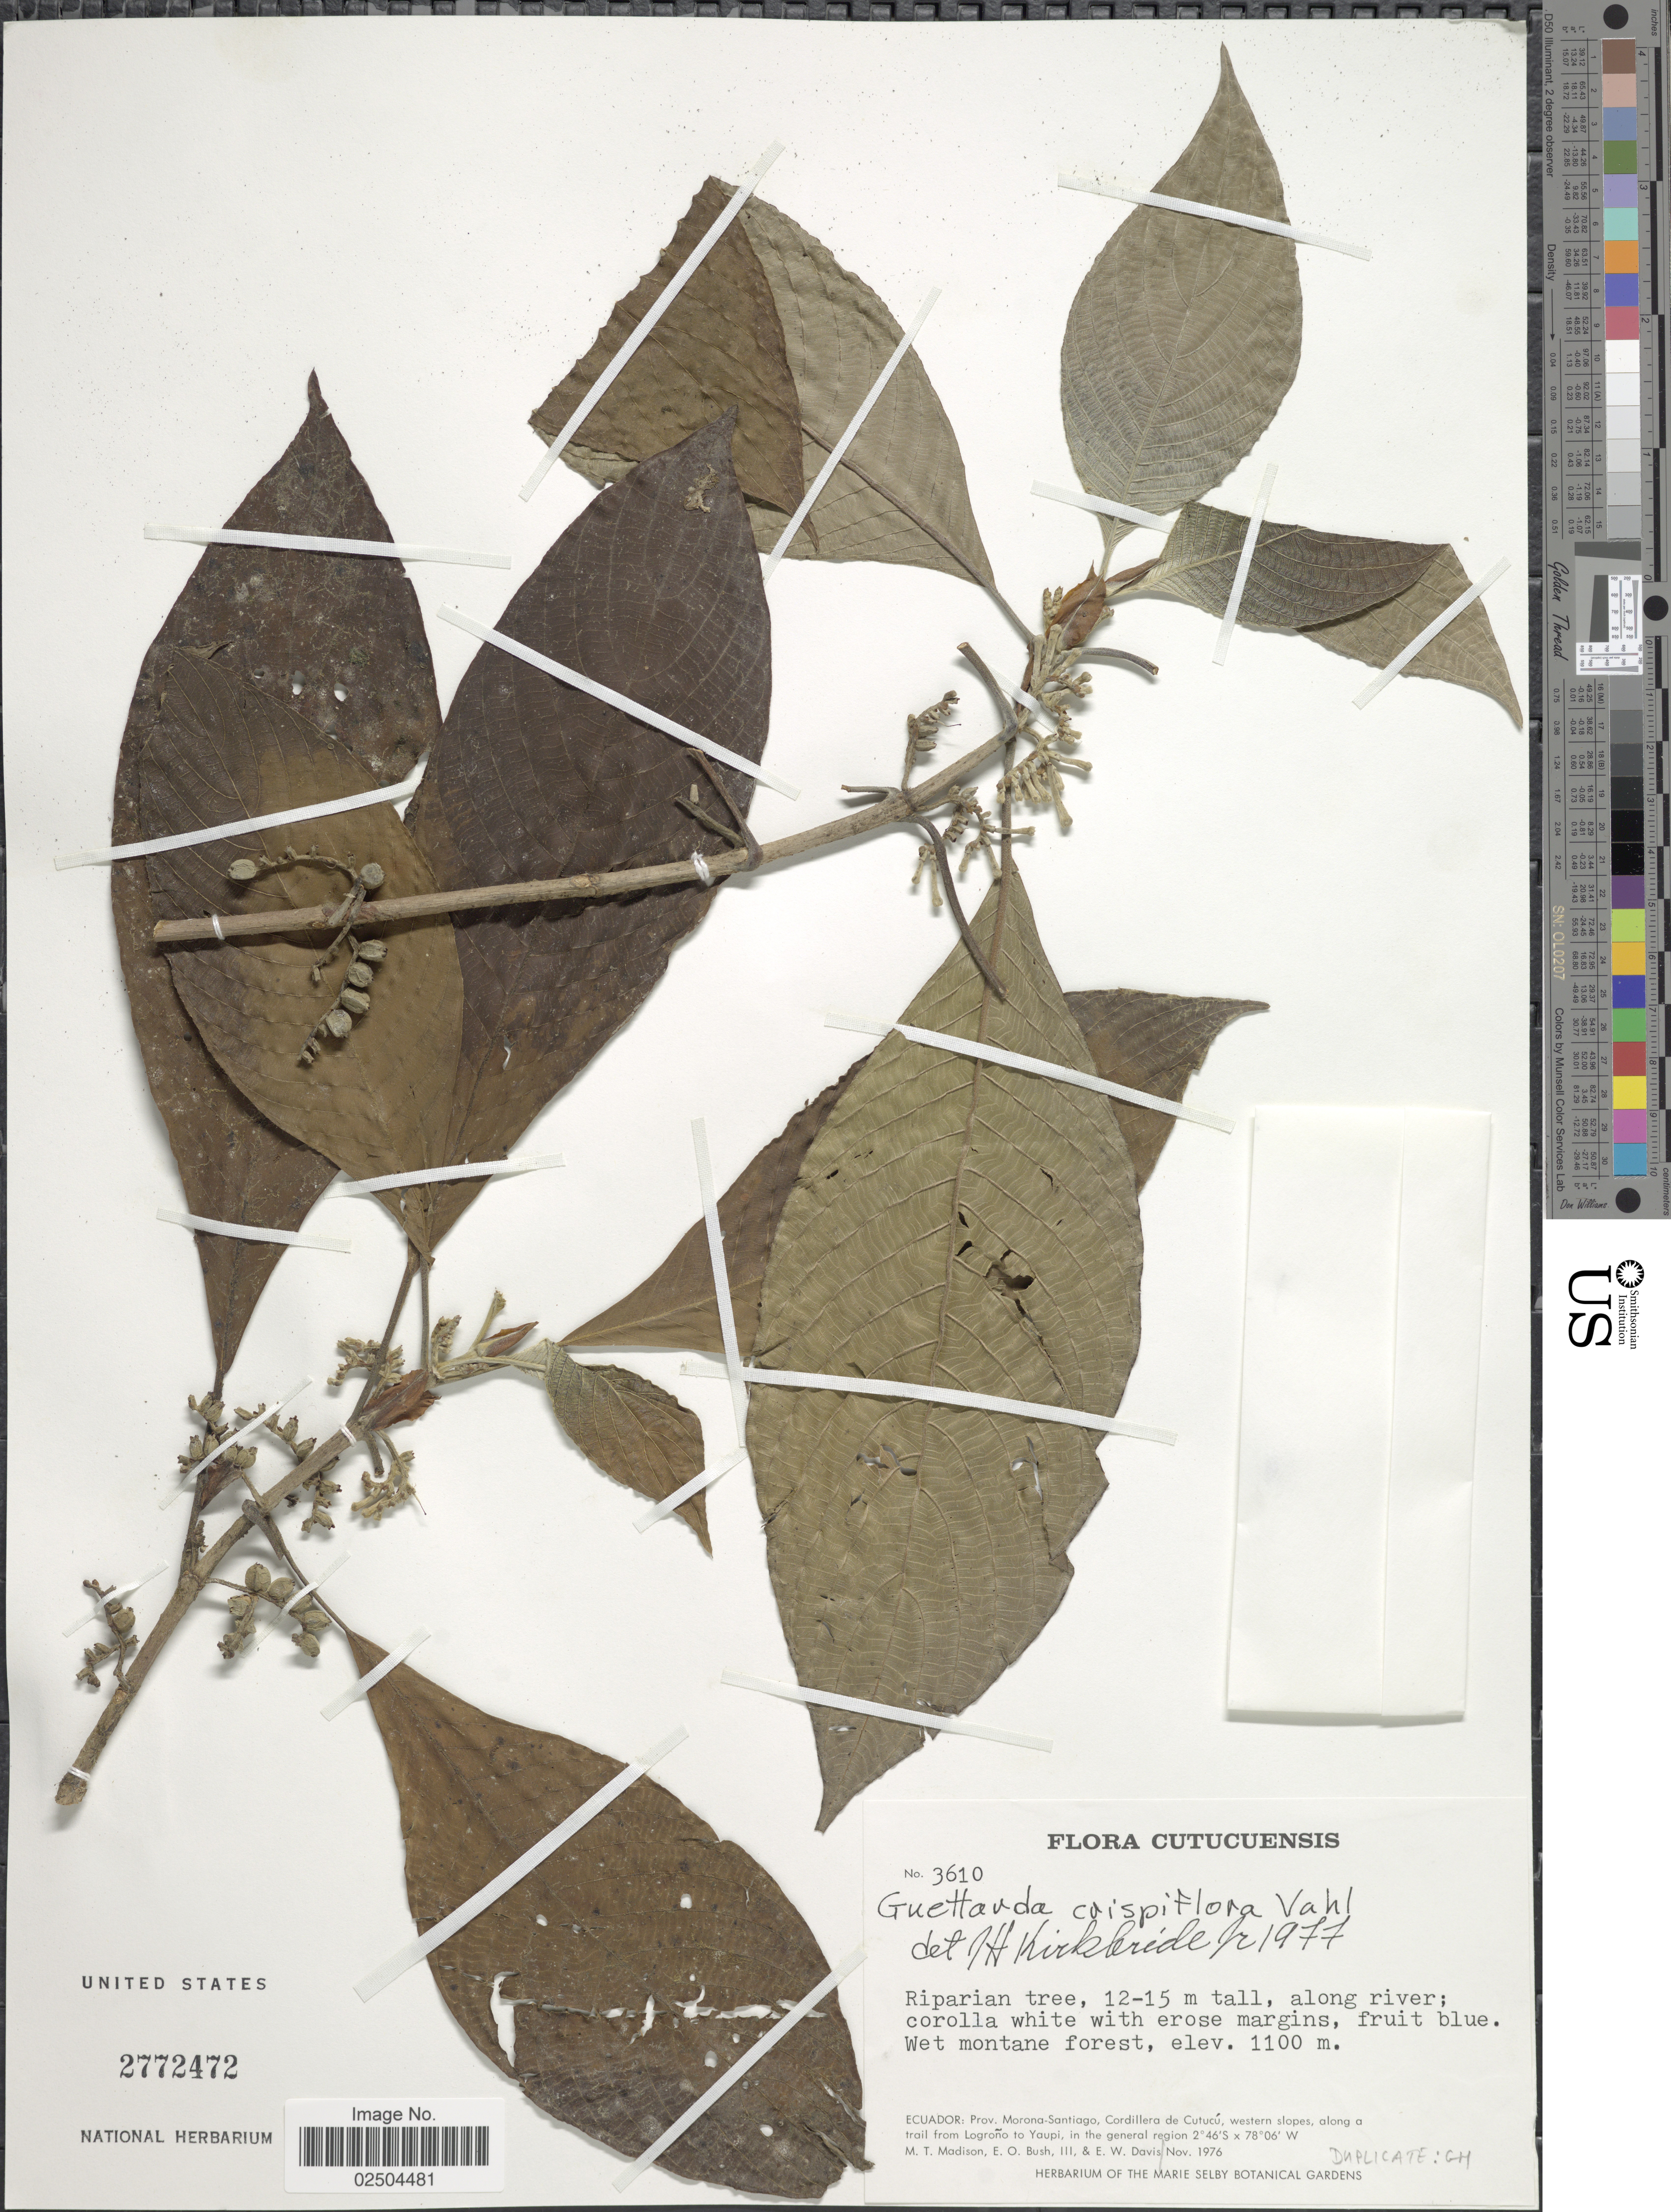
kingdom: Plantae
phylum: Tracheophyta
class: Magnoliopsida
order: Gentianales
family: Rubiaceae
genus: Guettarda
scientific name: Guettarda crispiflora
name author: Vahl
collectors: M. T. Madison, E. O. Bush & E. W. Davis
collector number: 3610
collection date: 1976-11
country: Ecuador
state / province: Morona-Santiago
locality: Prov. Morona-Santiago: Cordillera de Cutucu, western slopes, along a trail from Lagrona to Yaupi, in the general region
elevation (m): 1100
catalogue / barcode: US 2772472